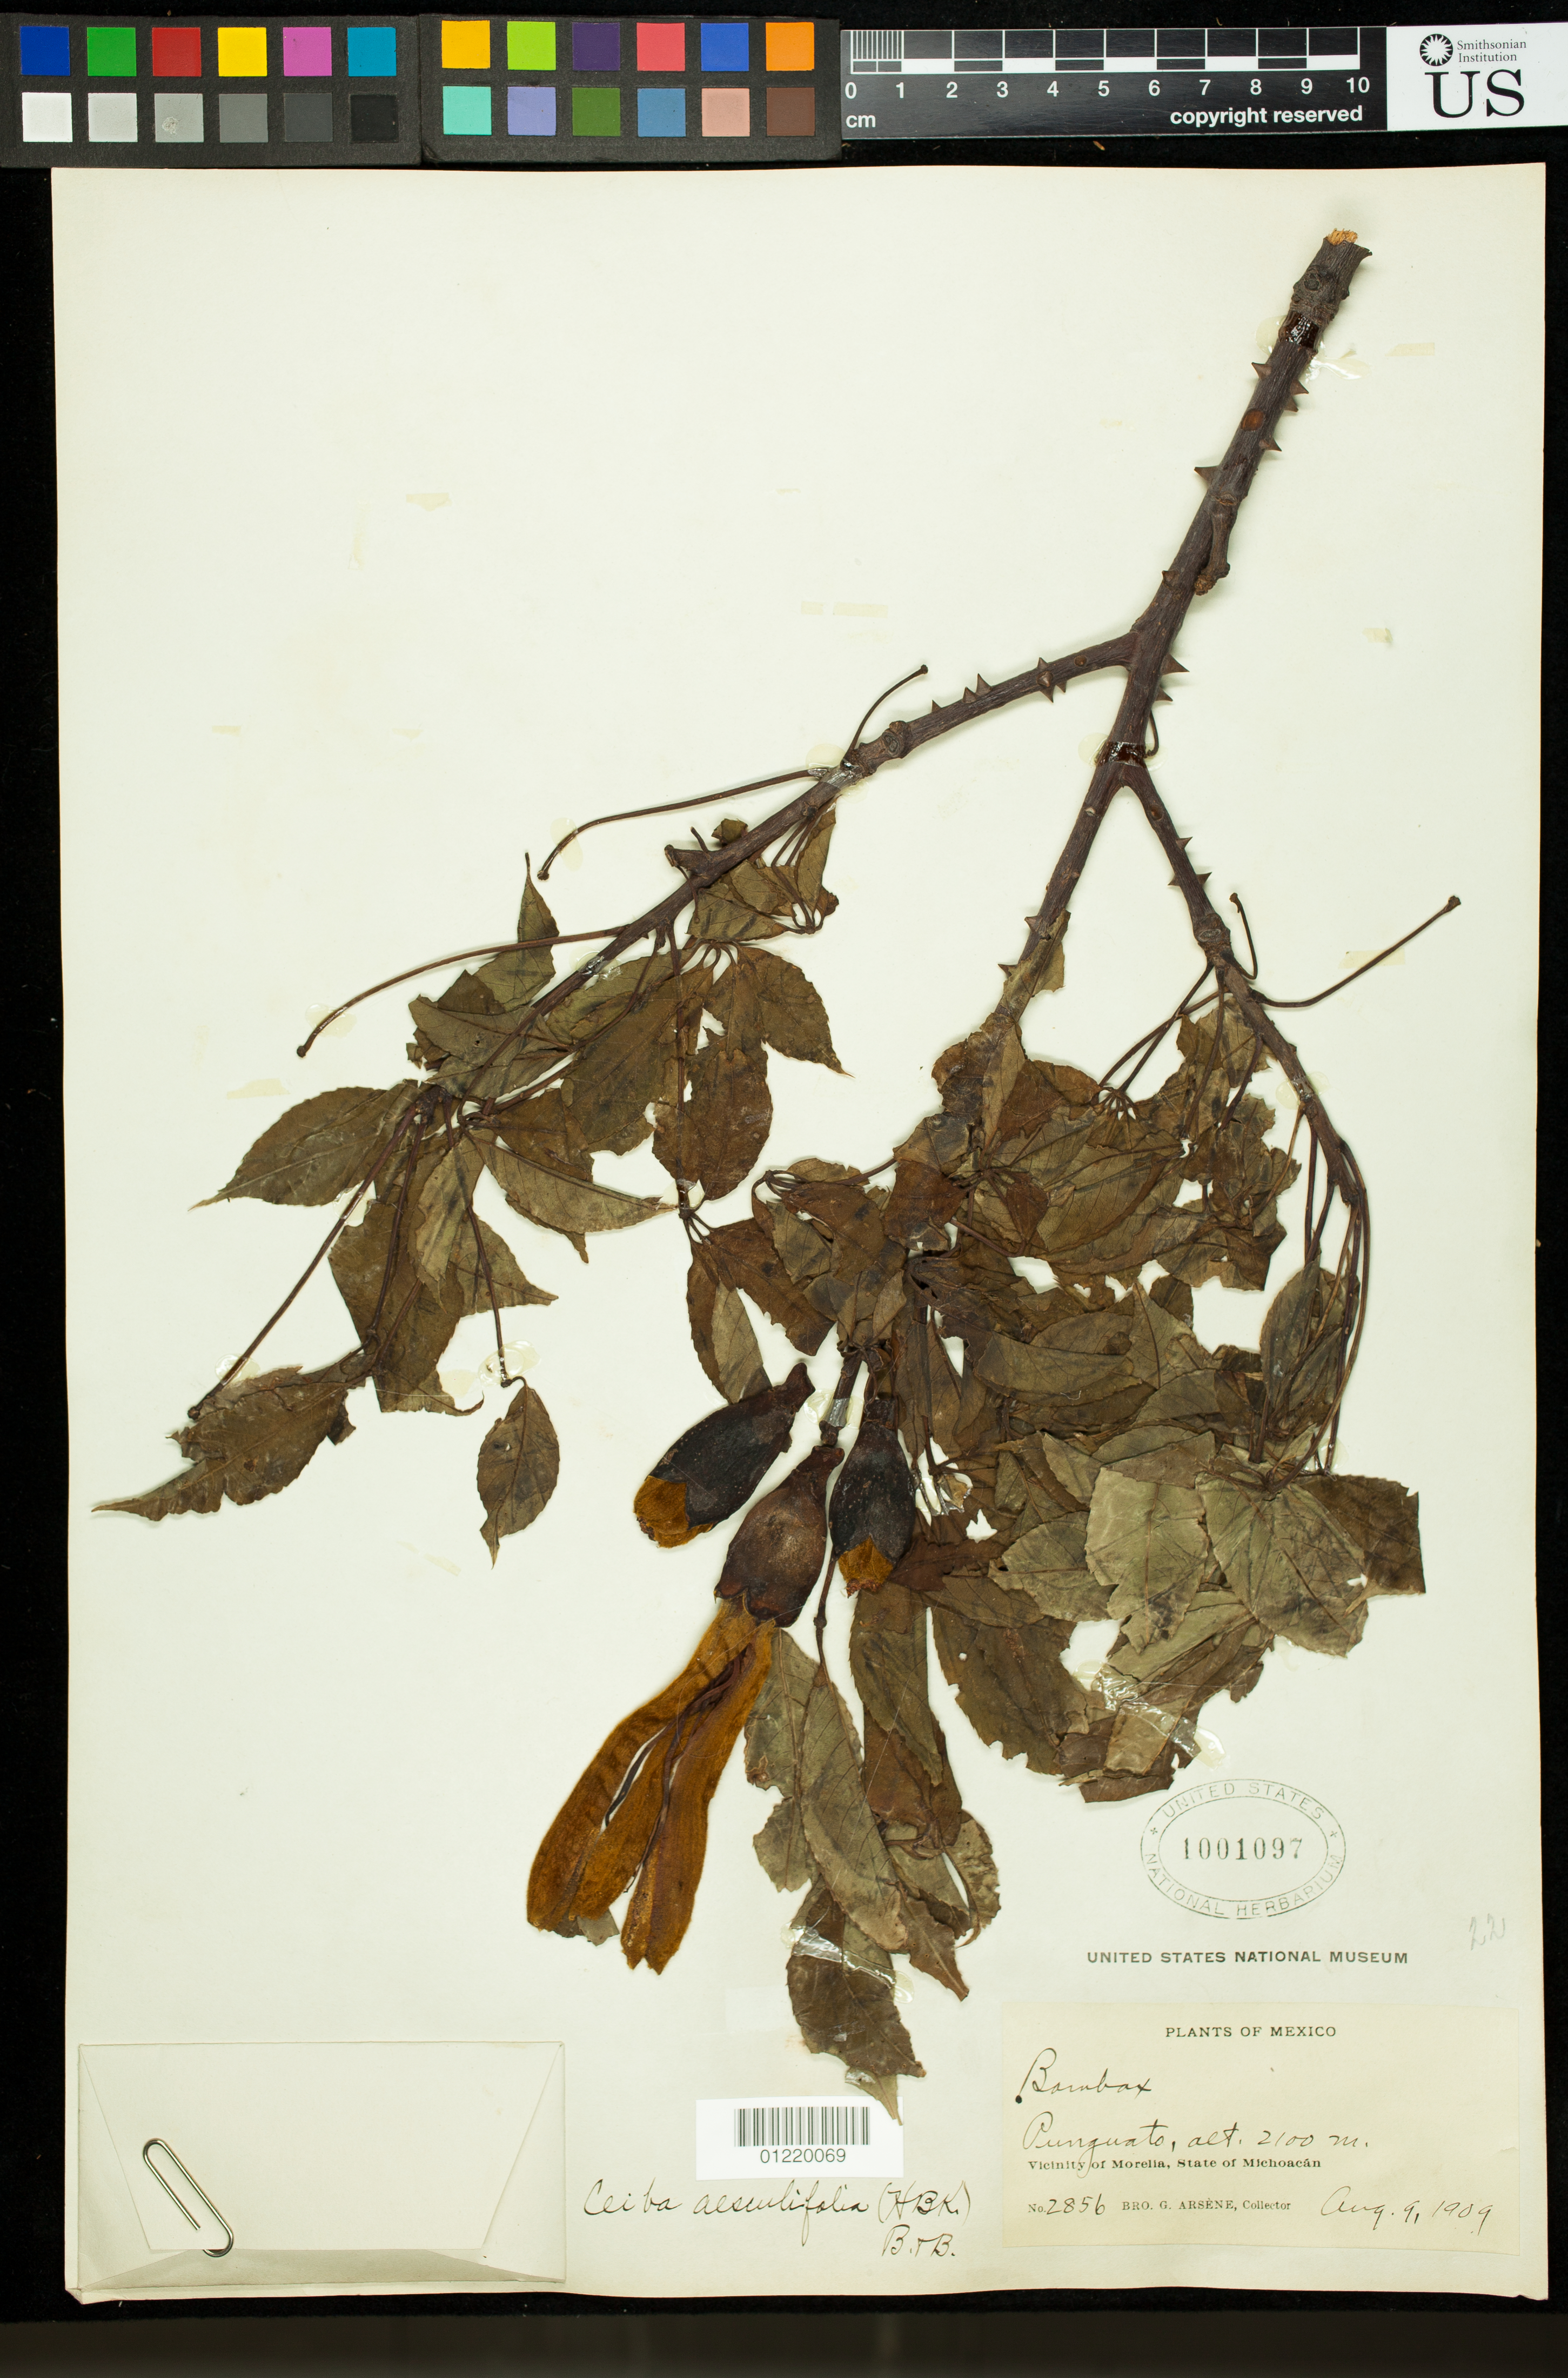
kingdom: Plantae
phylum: Tracheophyta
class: Magnoliopsida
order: Malvales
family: Malvaceae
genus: Ceiba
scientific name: Ceiba aesculifolia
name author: (Kunth) Britten & Baker f.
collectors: Bro. G. Arsène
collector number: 2856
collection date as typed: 8/9/1909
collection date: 1909-08-09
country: Mexico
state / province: Michoacán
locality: Michoacán: Vicinity of Morelia.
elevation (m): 2100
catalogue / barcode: US 1001097